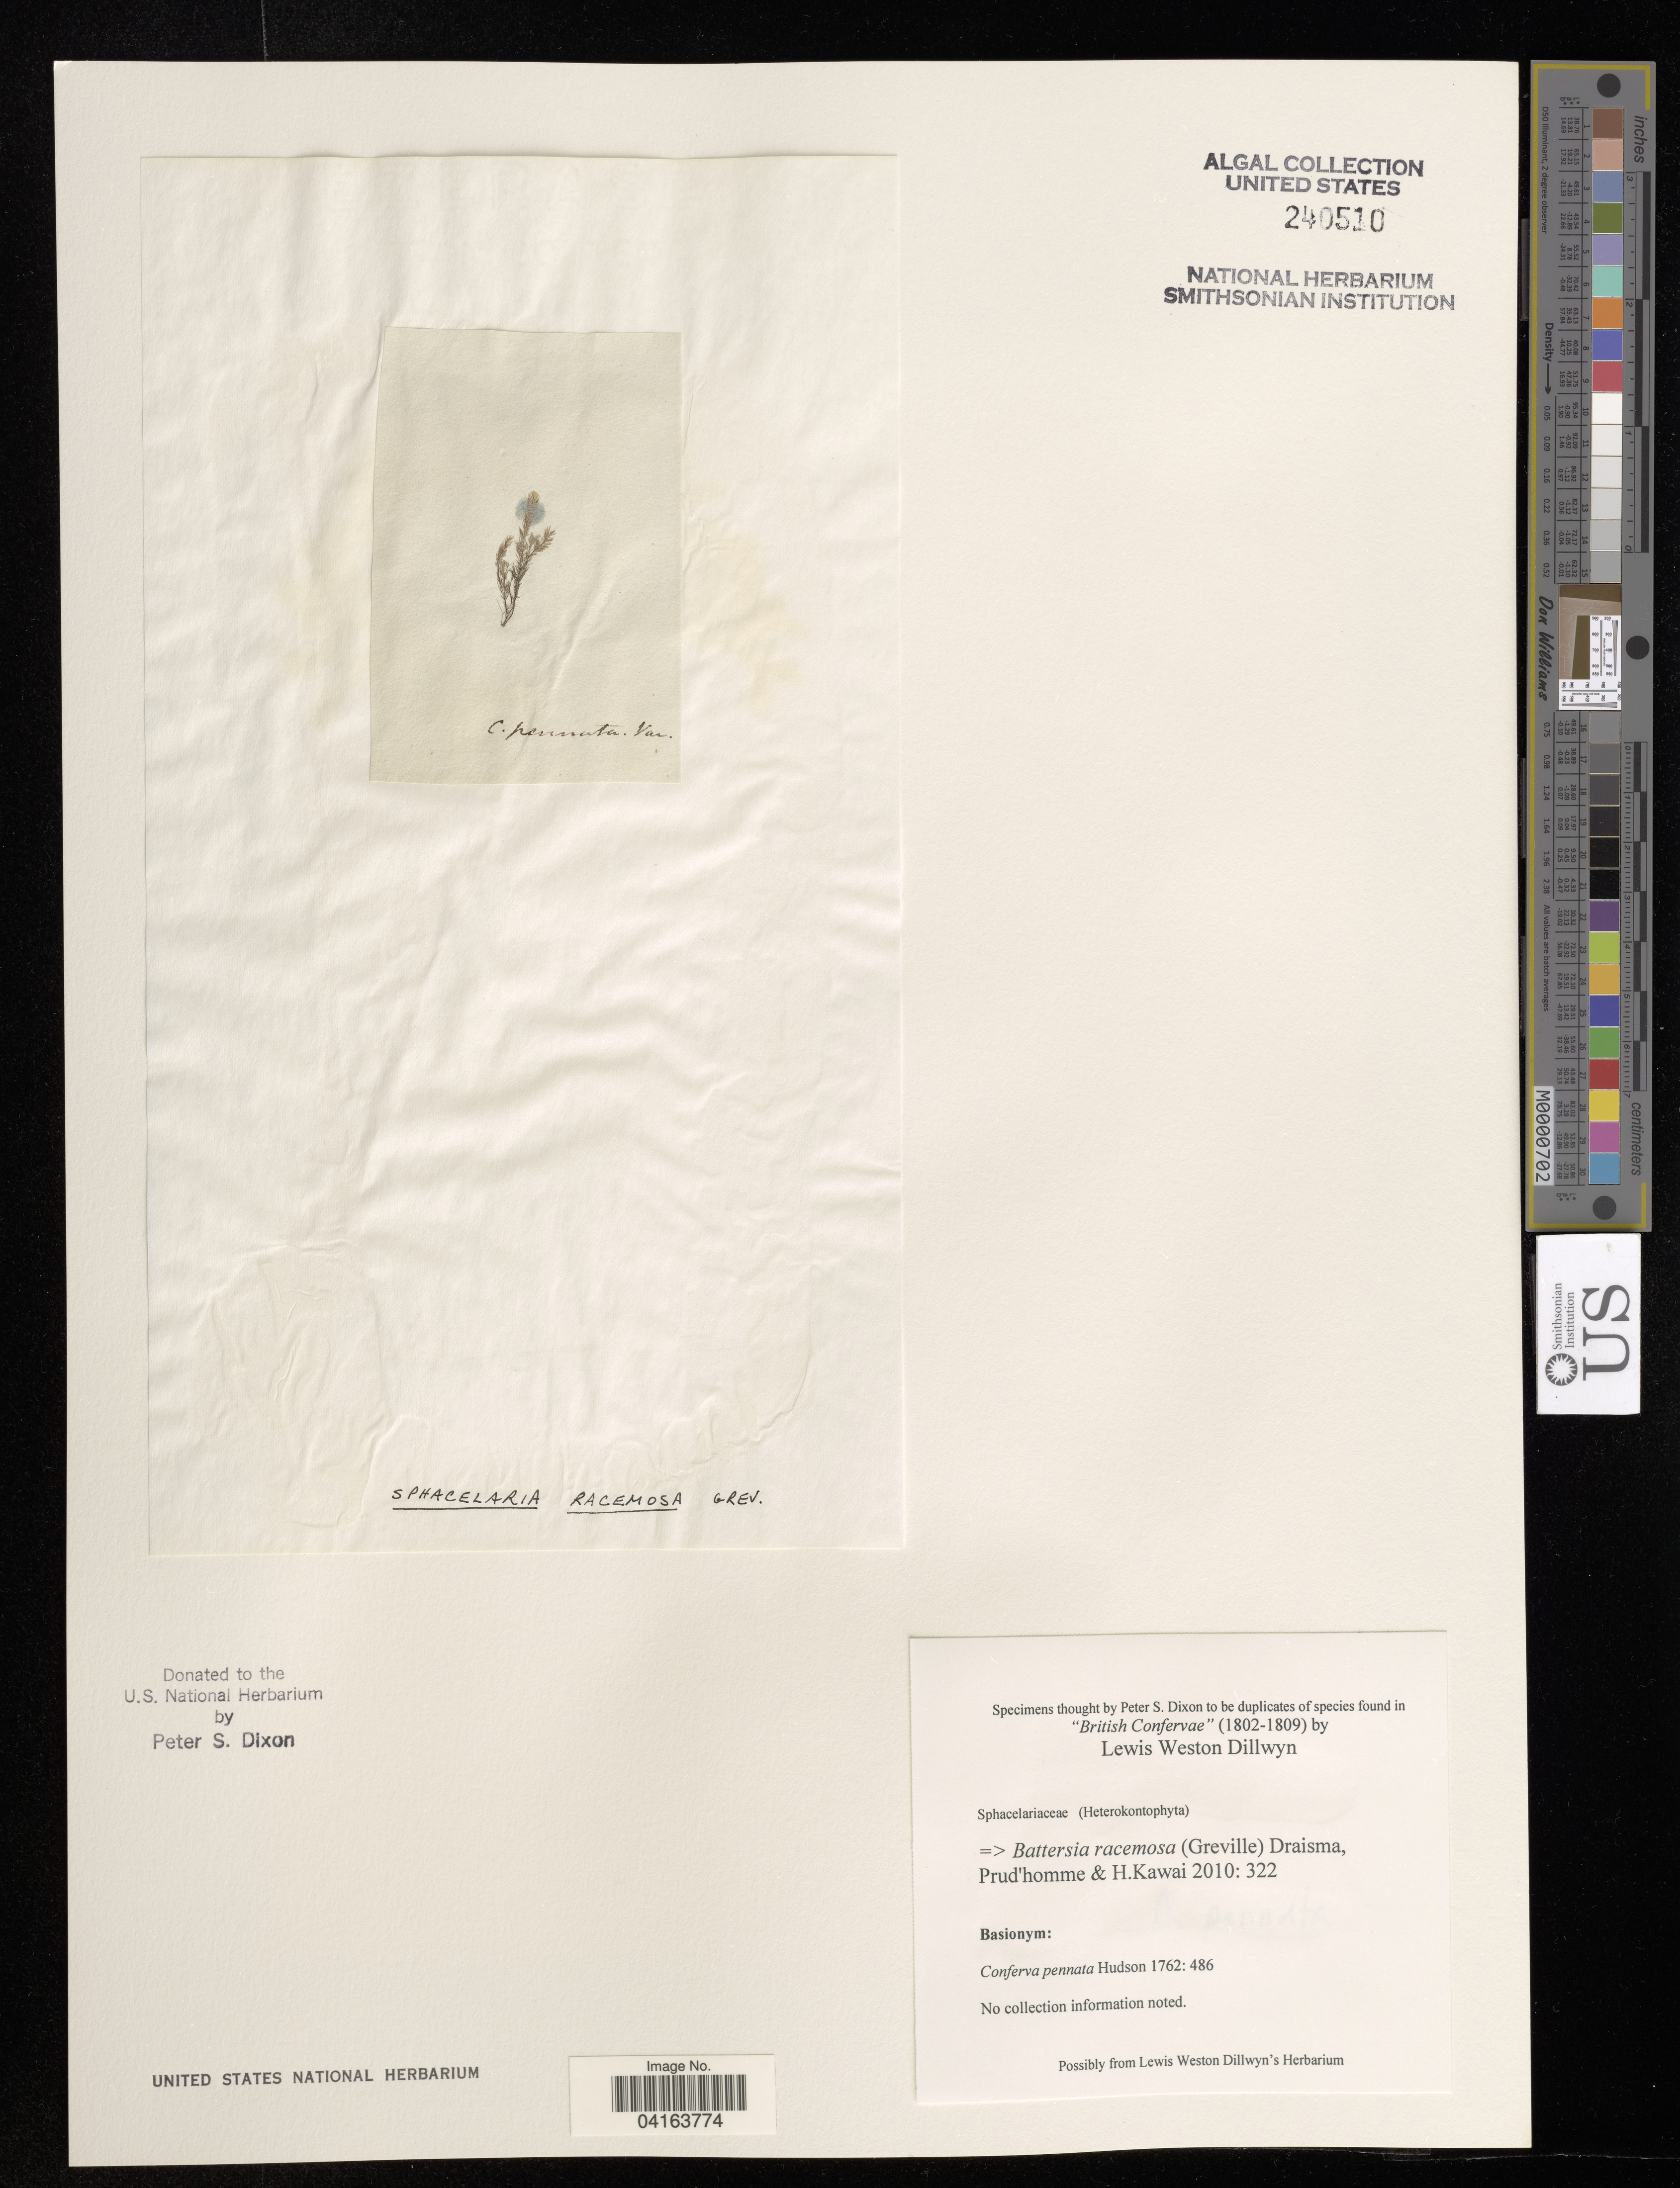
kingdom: Chromista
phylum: Ochrophyta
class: Phaeophyceae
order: Sphacelariales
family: Sphacelariaceae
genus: Battersia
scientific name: Battersia racemosa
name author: (Grev.) Draisma et al.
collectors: P. S. Dixon & L. W. Dillwyn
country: United Kingdom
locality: British Confervae.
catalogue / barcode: US 240510